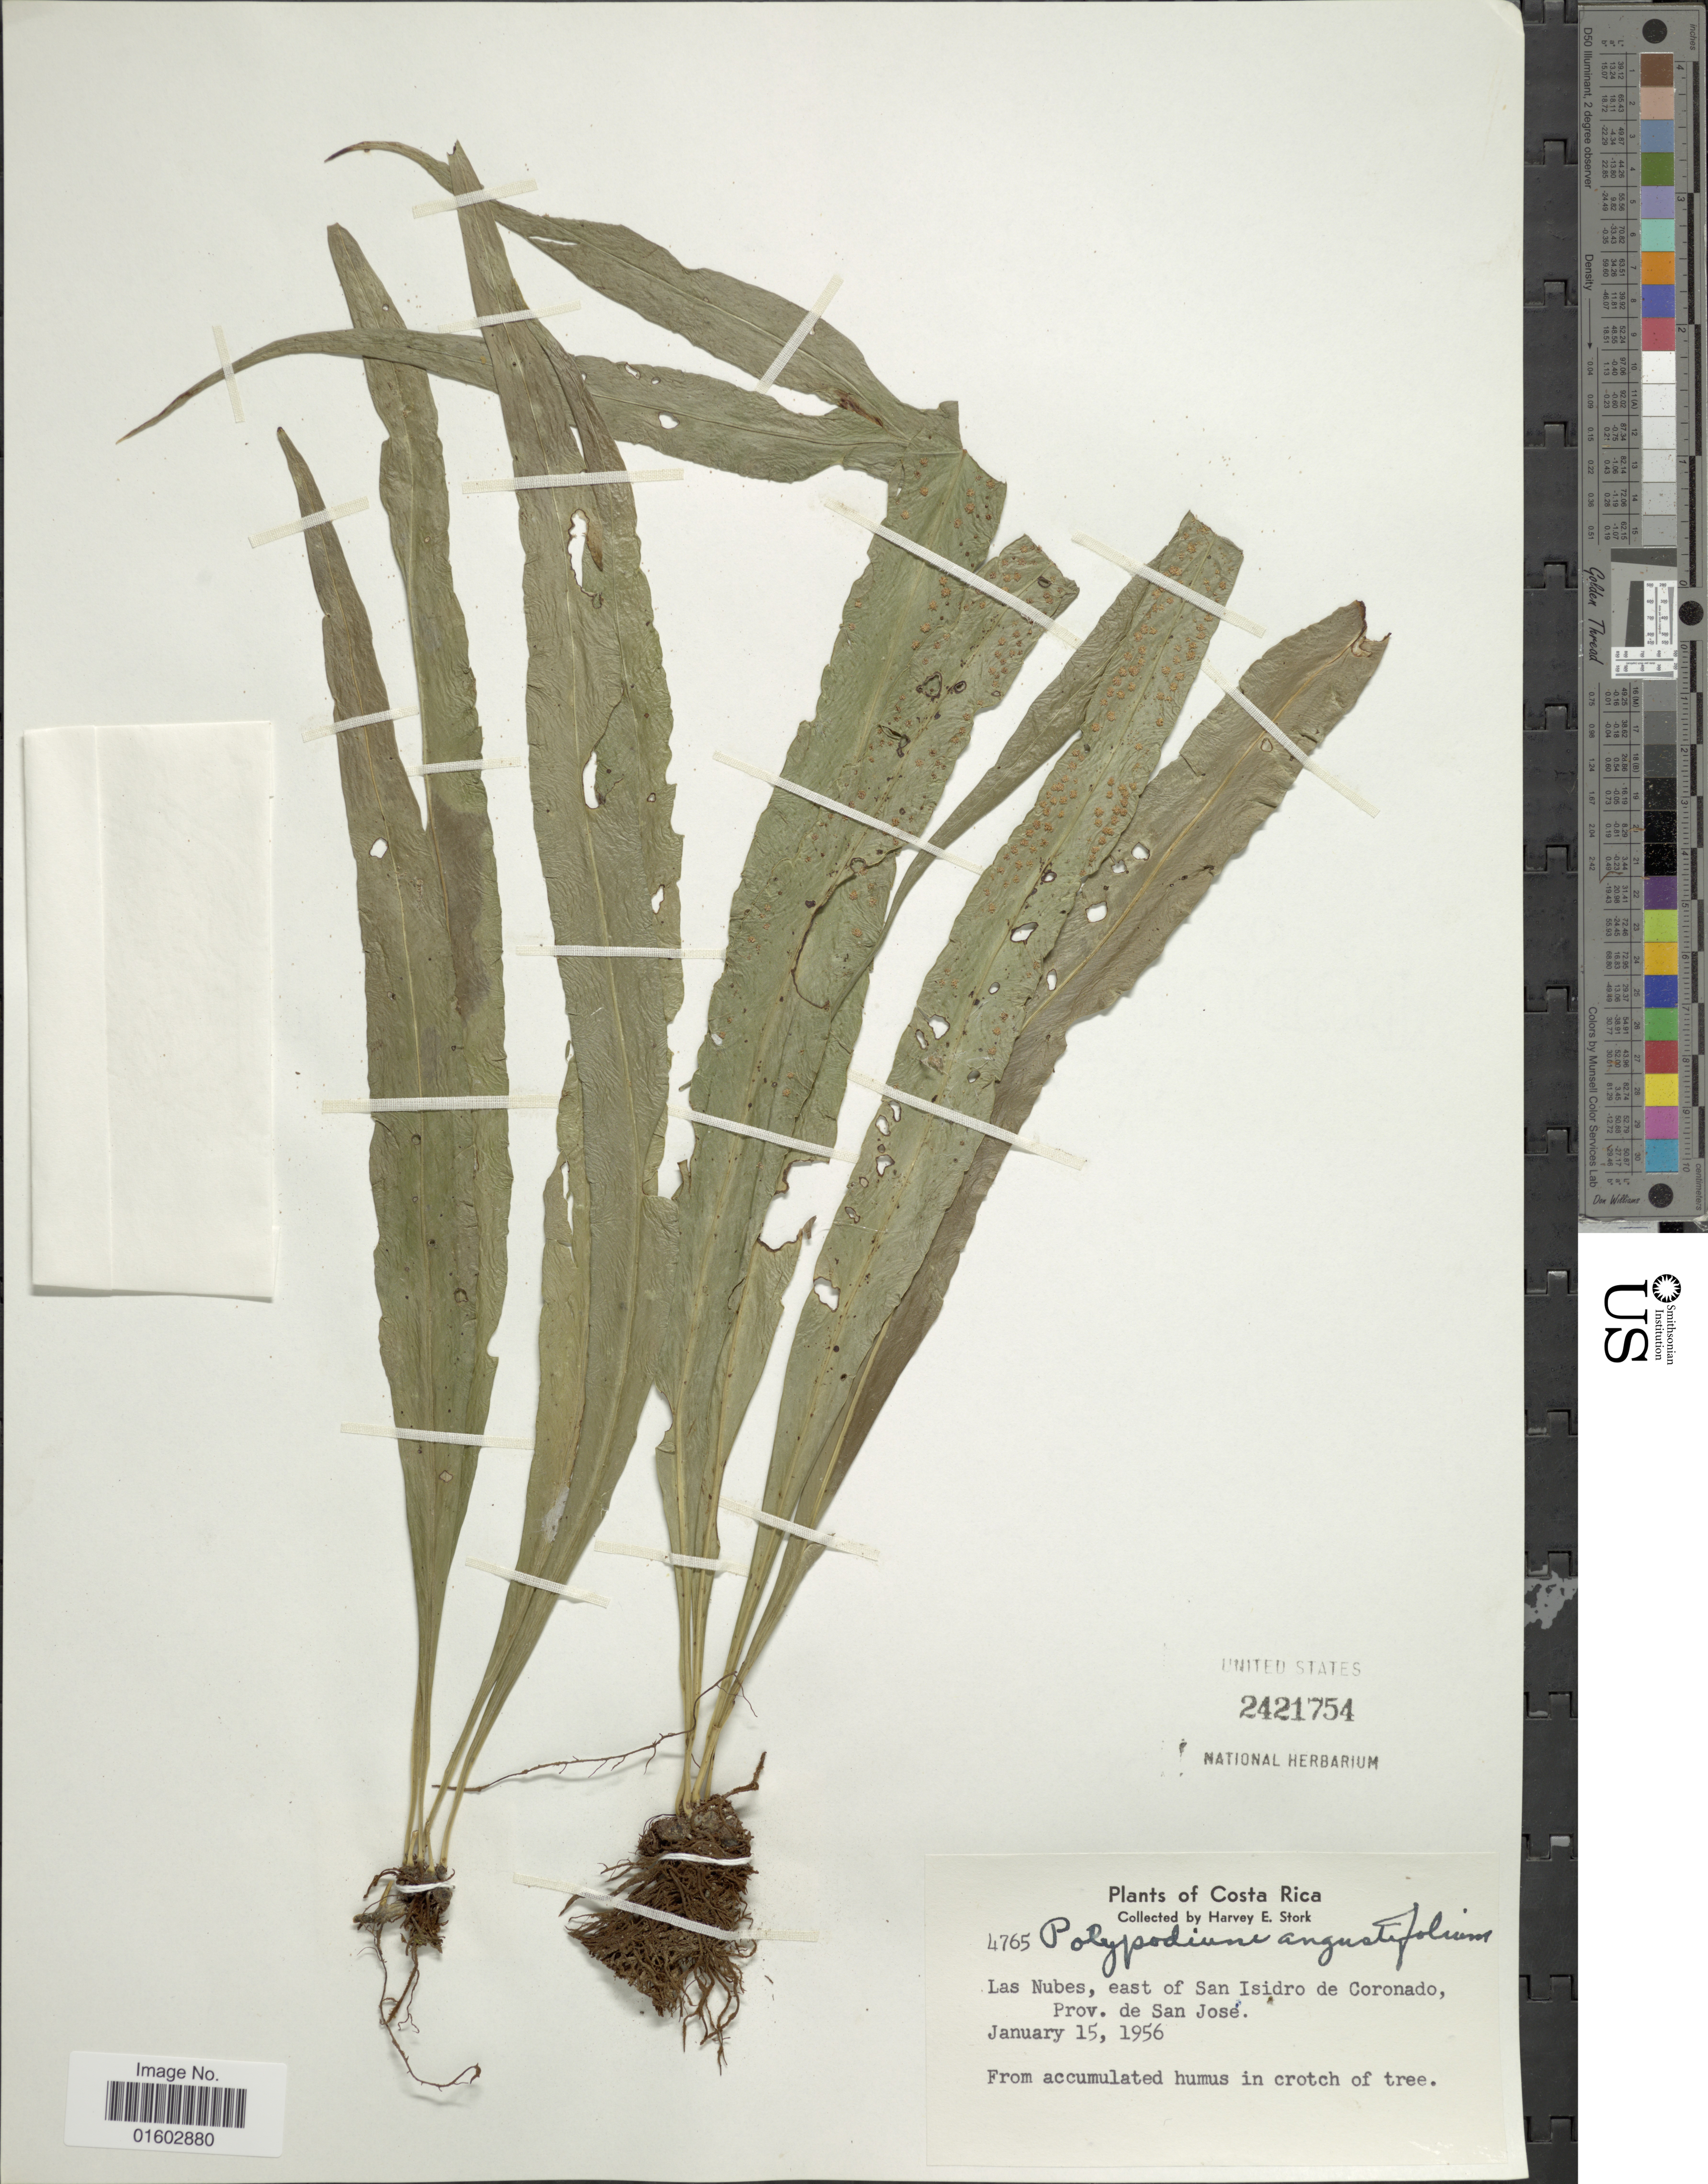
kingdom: Plantae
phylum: Tracheophyta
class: Polypodiopsida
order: Polypodiales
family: Polypodiaceae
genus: Campyloneurum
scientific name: Campyloneurum angustifolium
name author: (Sw.) Fée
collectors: H. E. Stork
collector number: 4765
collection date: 1956-01-15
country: Costa Rica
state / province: San José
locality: Las Nubes, east of San Isidro de Coronado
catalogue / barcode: US 2421754